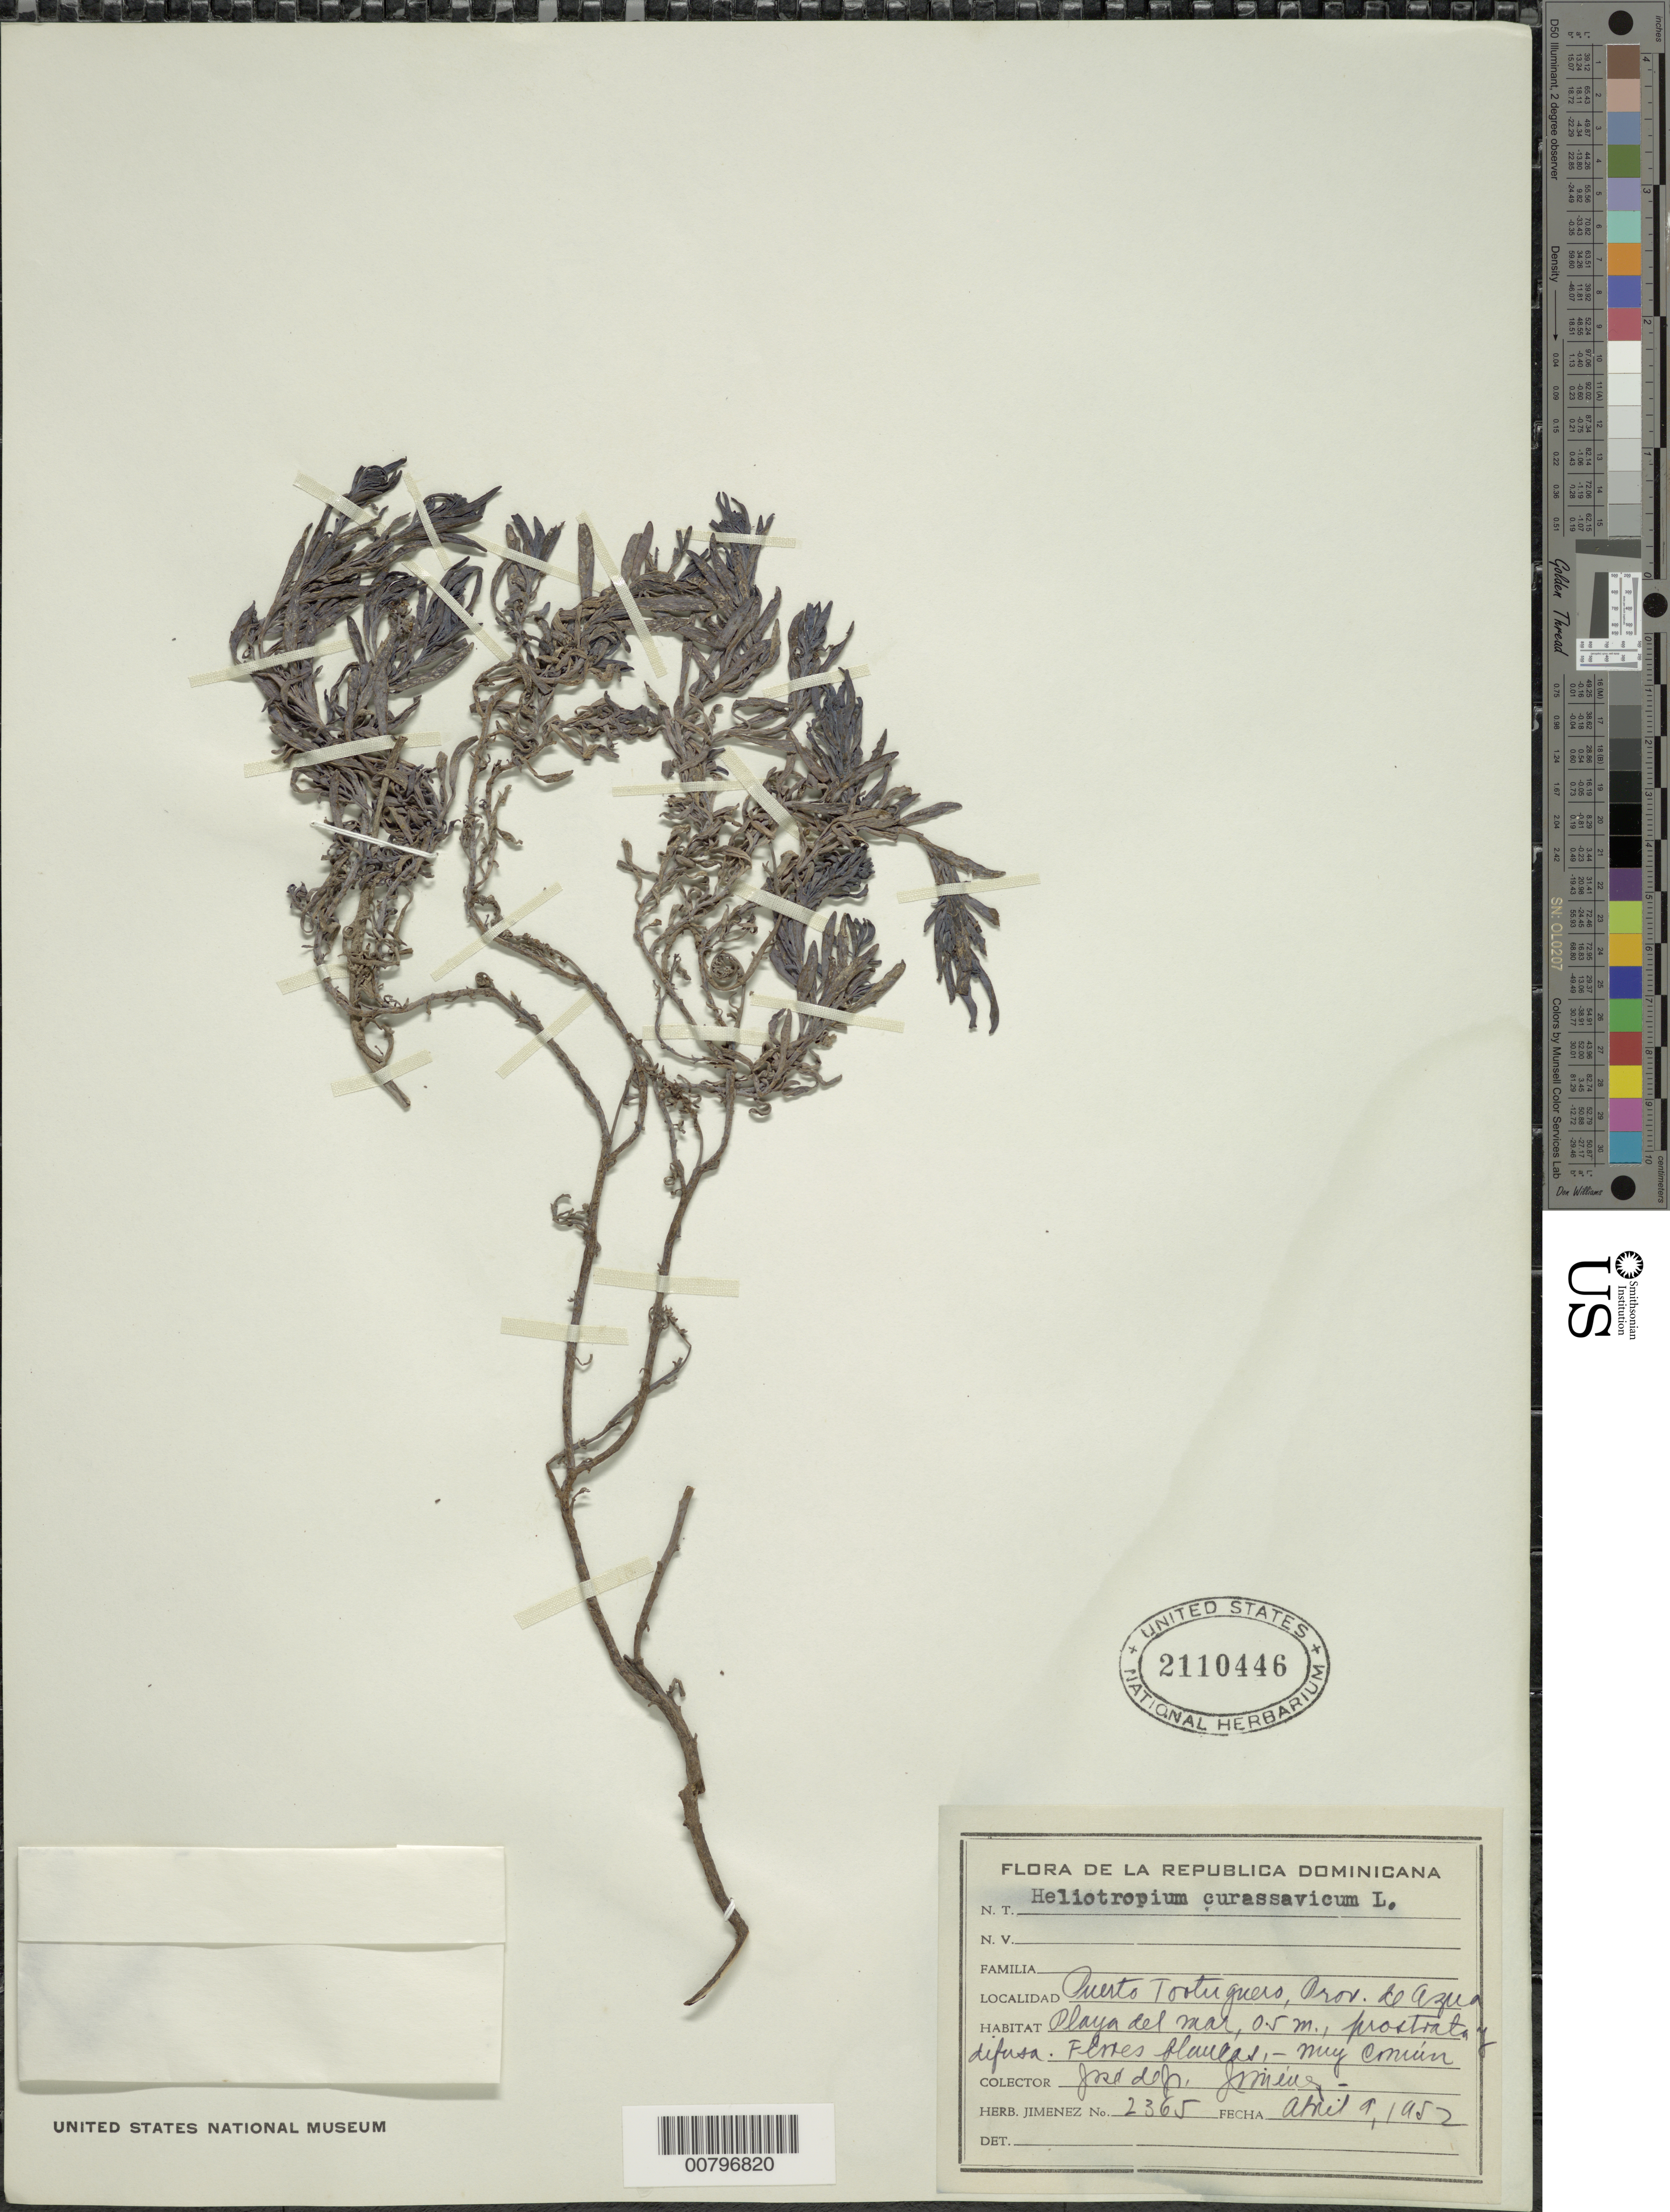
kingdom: Plantae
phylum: Tracheophyta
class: Magnoliopsida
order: Boraginales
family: Heliotropiaceae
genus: Heliotropium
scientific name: Heliotropium curassavicum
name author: L.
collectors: J. J. Jiménez Almonte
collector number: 2365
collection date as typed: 09 Apr 1952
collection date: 1952-04-09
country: Dominican Republic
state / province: Azua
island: Hispaniola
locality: Puerto Tortuguero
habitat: Playa del mar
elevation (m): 0.5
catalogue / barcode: US 2110446